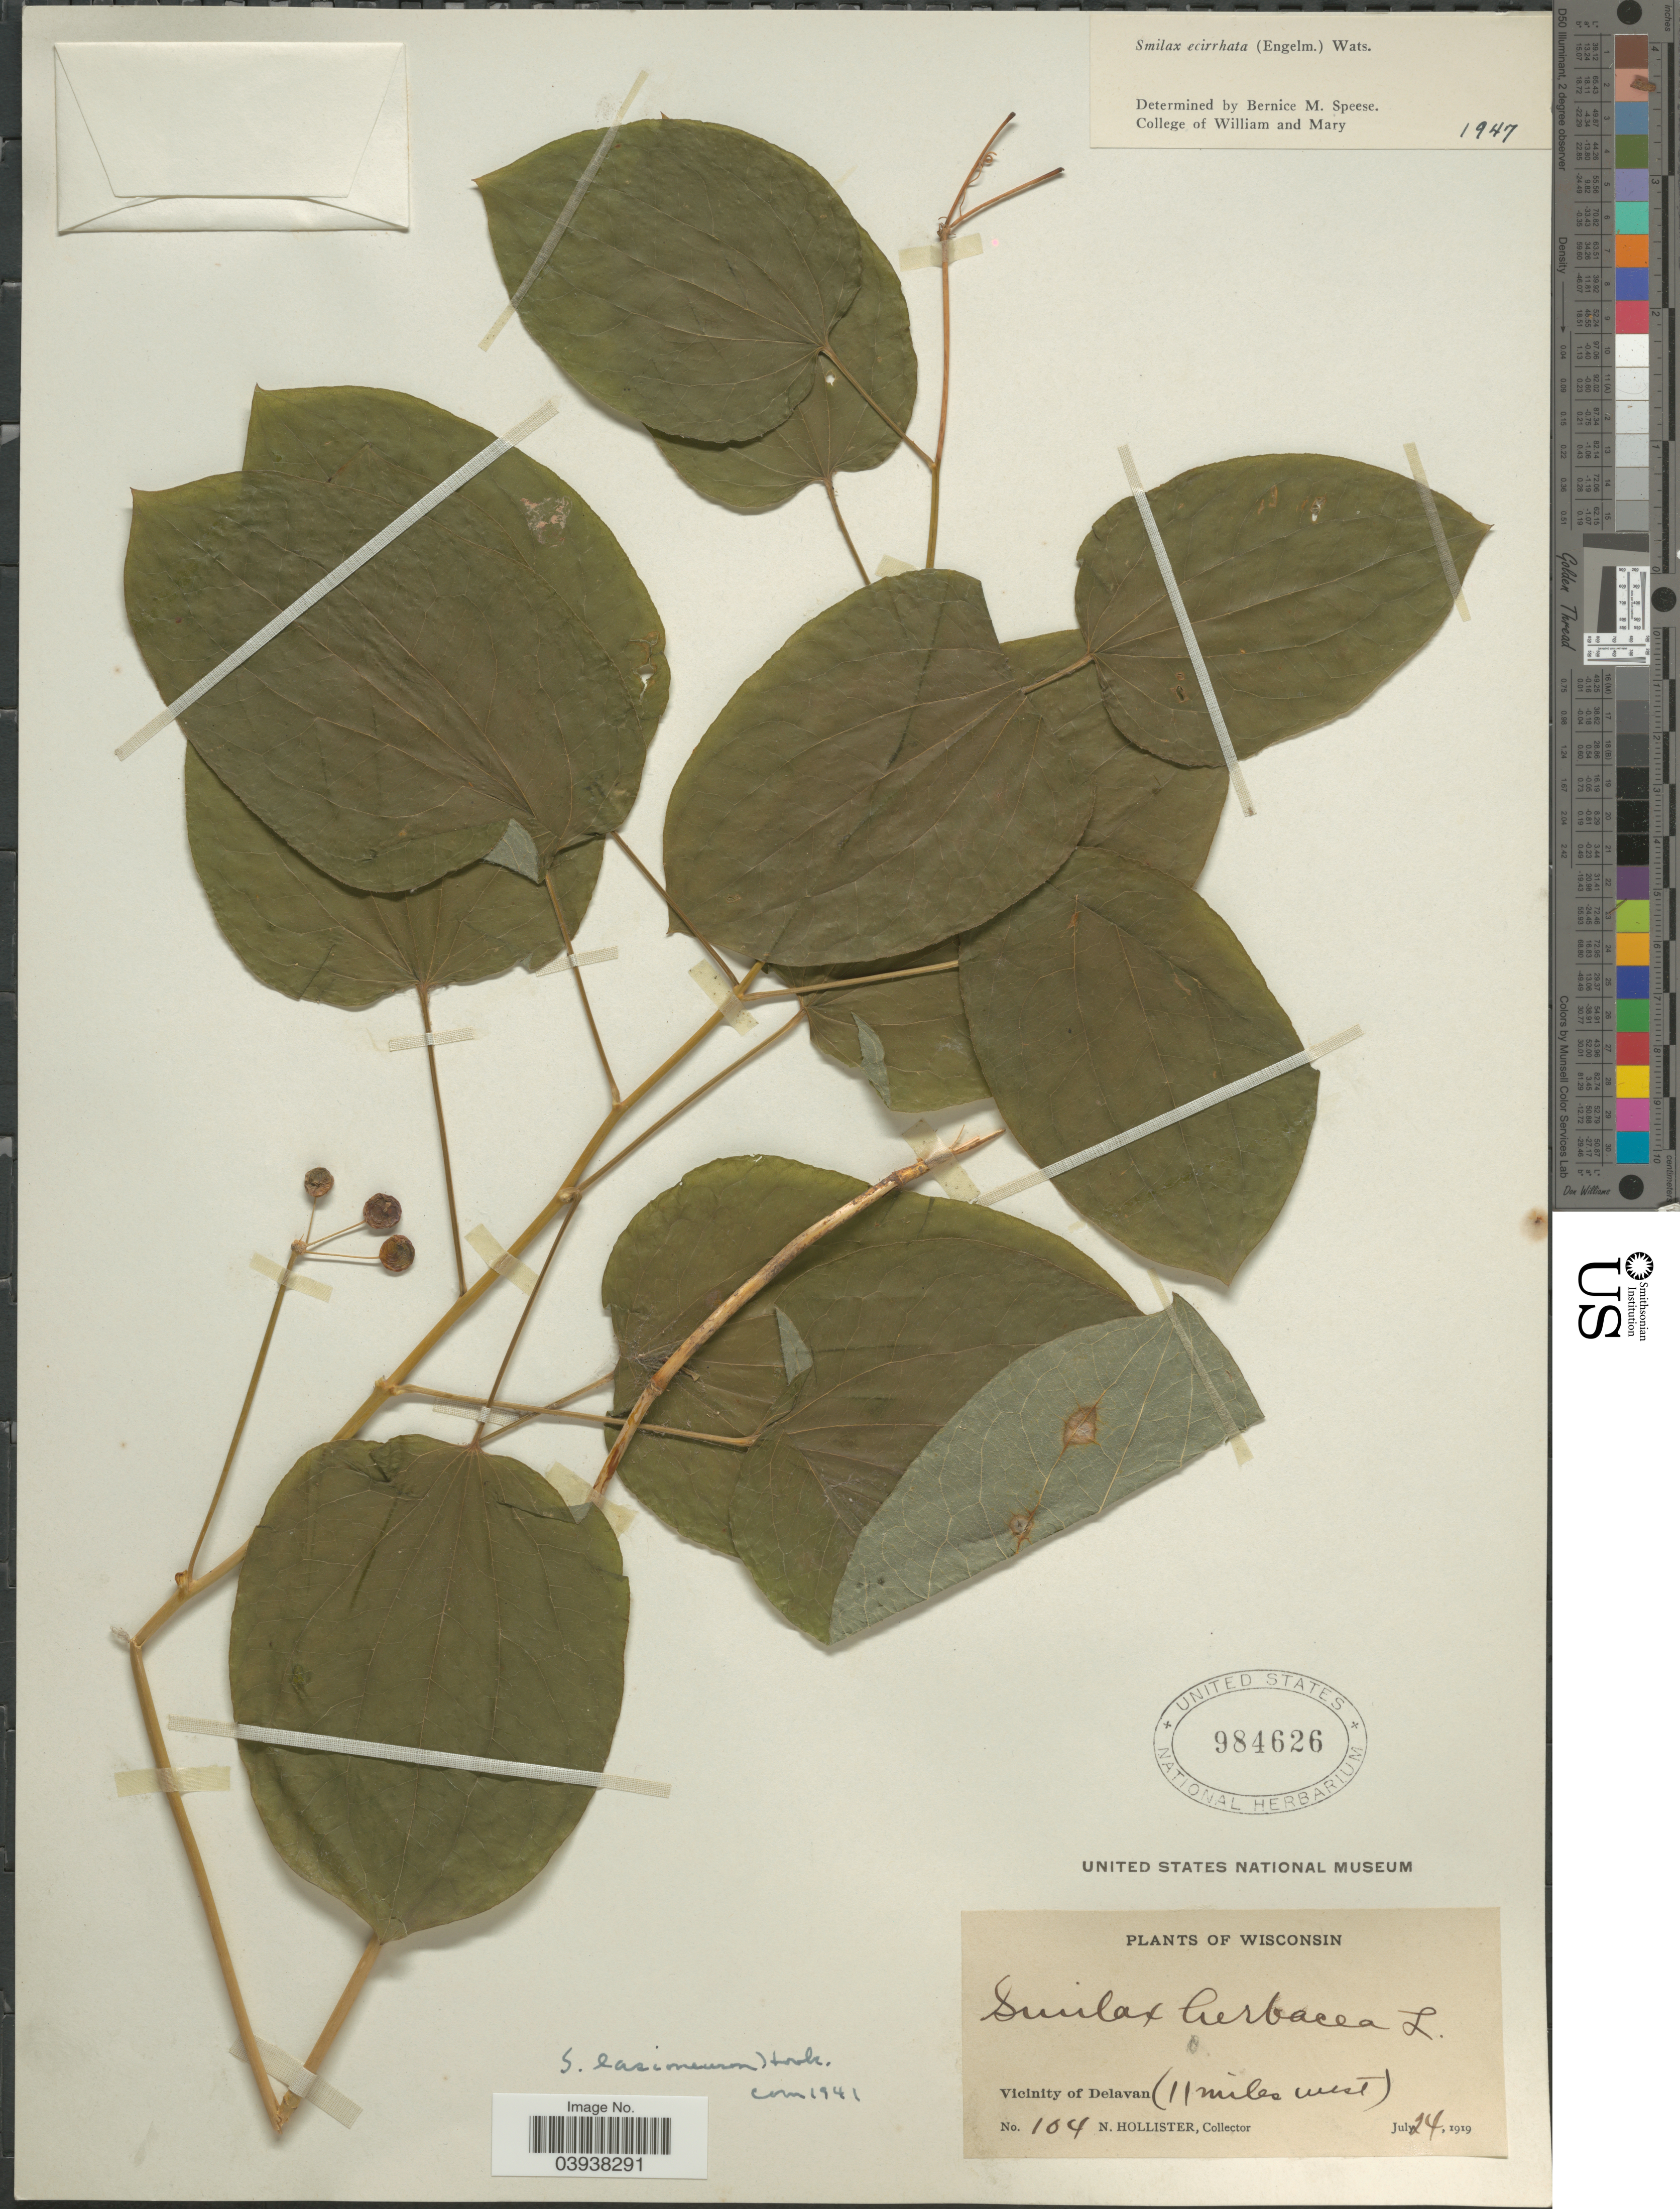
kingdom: Plantae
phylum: Tracheophyta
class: Liliopsida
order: Liliales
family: Smilacaceae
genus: Smilax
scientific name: Smilax ecirrhata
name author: (Engelm. ex Kunth) S. Watson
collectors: N. Hollister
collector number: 104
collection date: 1919-07-24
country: United States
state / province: Wisconsin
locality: Vicinity of Delavan (11 miles west).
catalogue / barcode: US 984626